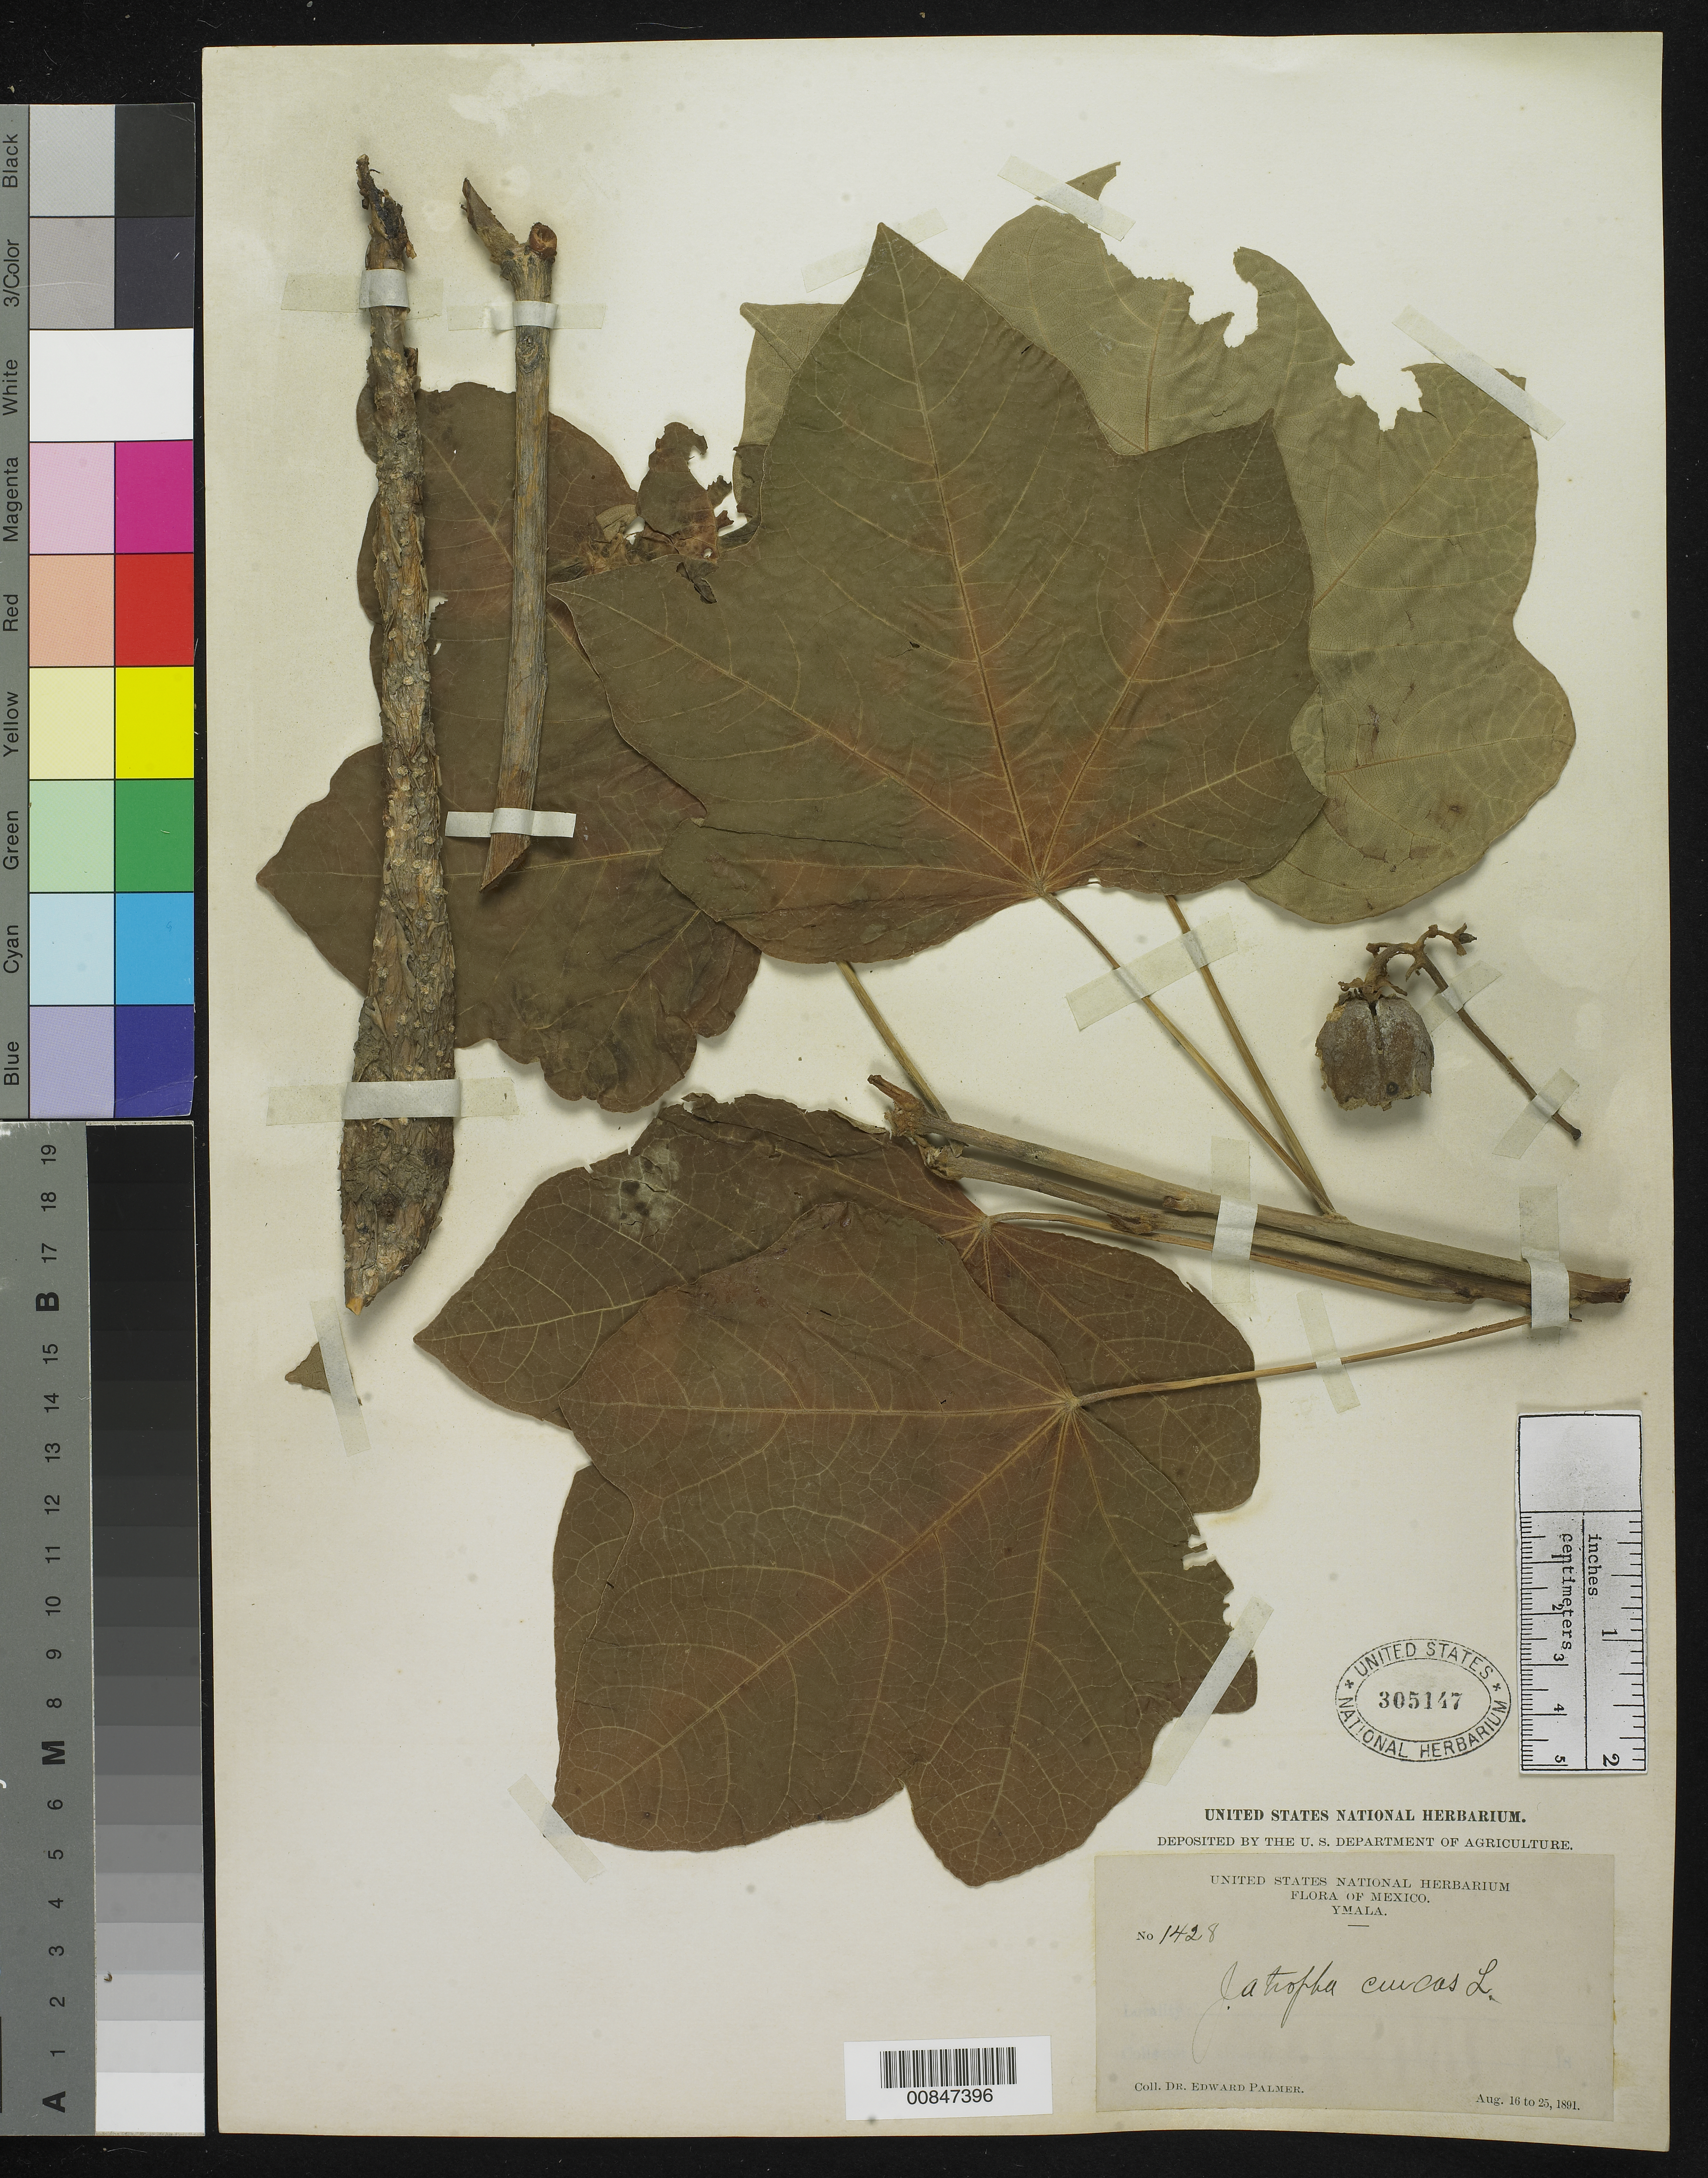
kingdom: Plantae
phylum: Tracheophyta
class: Magnoliopsida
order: Malpighiales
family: Euphorbiaceae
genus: Jatropha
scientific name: Jatropha curcas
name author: L.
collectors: E. Palmer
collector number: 1428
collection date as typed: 16 Aug 1891 to 25 Aug 1891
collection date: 1891-08-16/1891-08-25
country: Mexico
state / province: Sinaloa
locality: Ymala, Sinaloa.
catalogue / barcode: US 305147